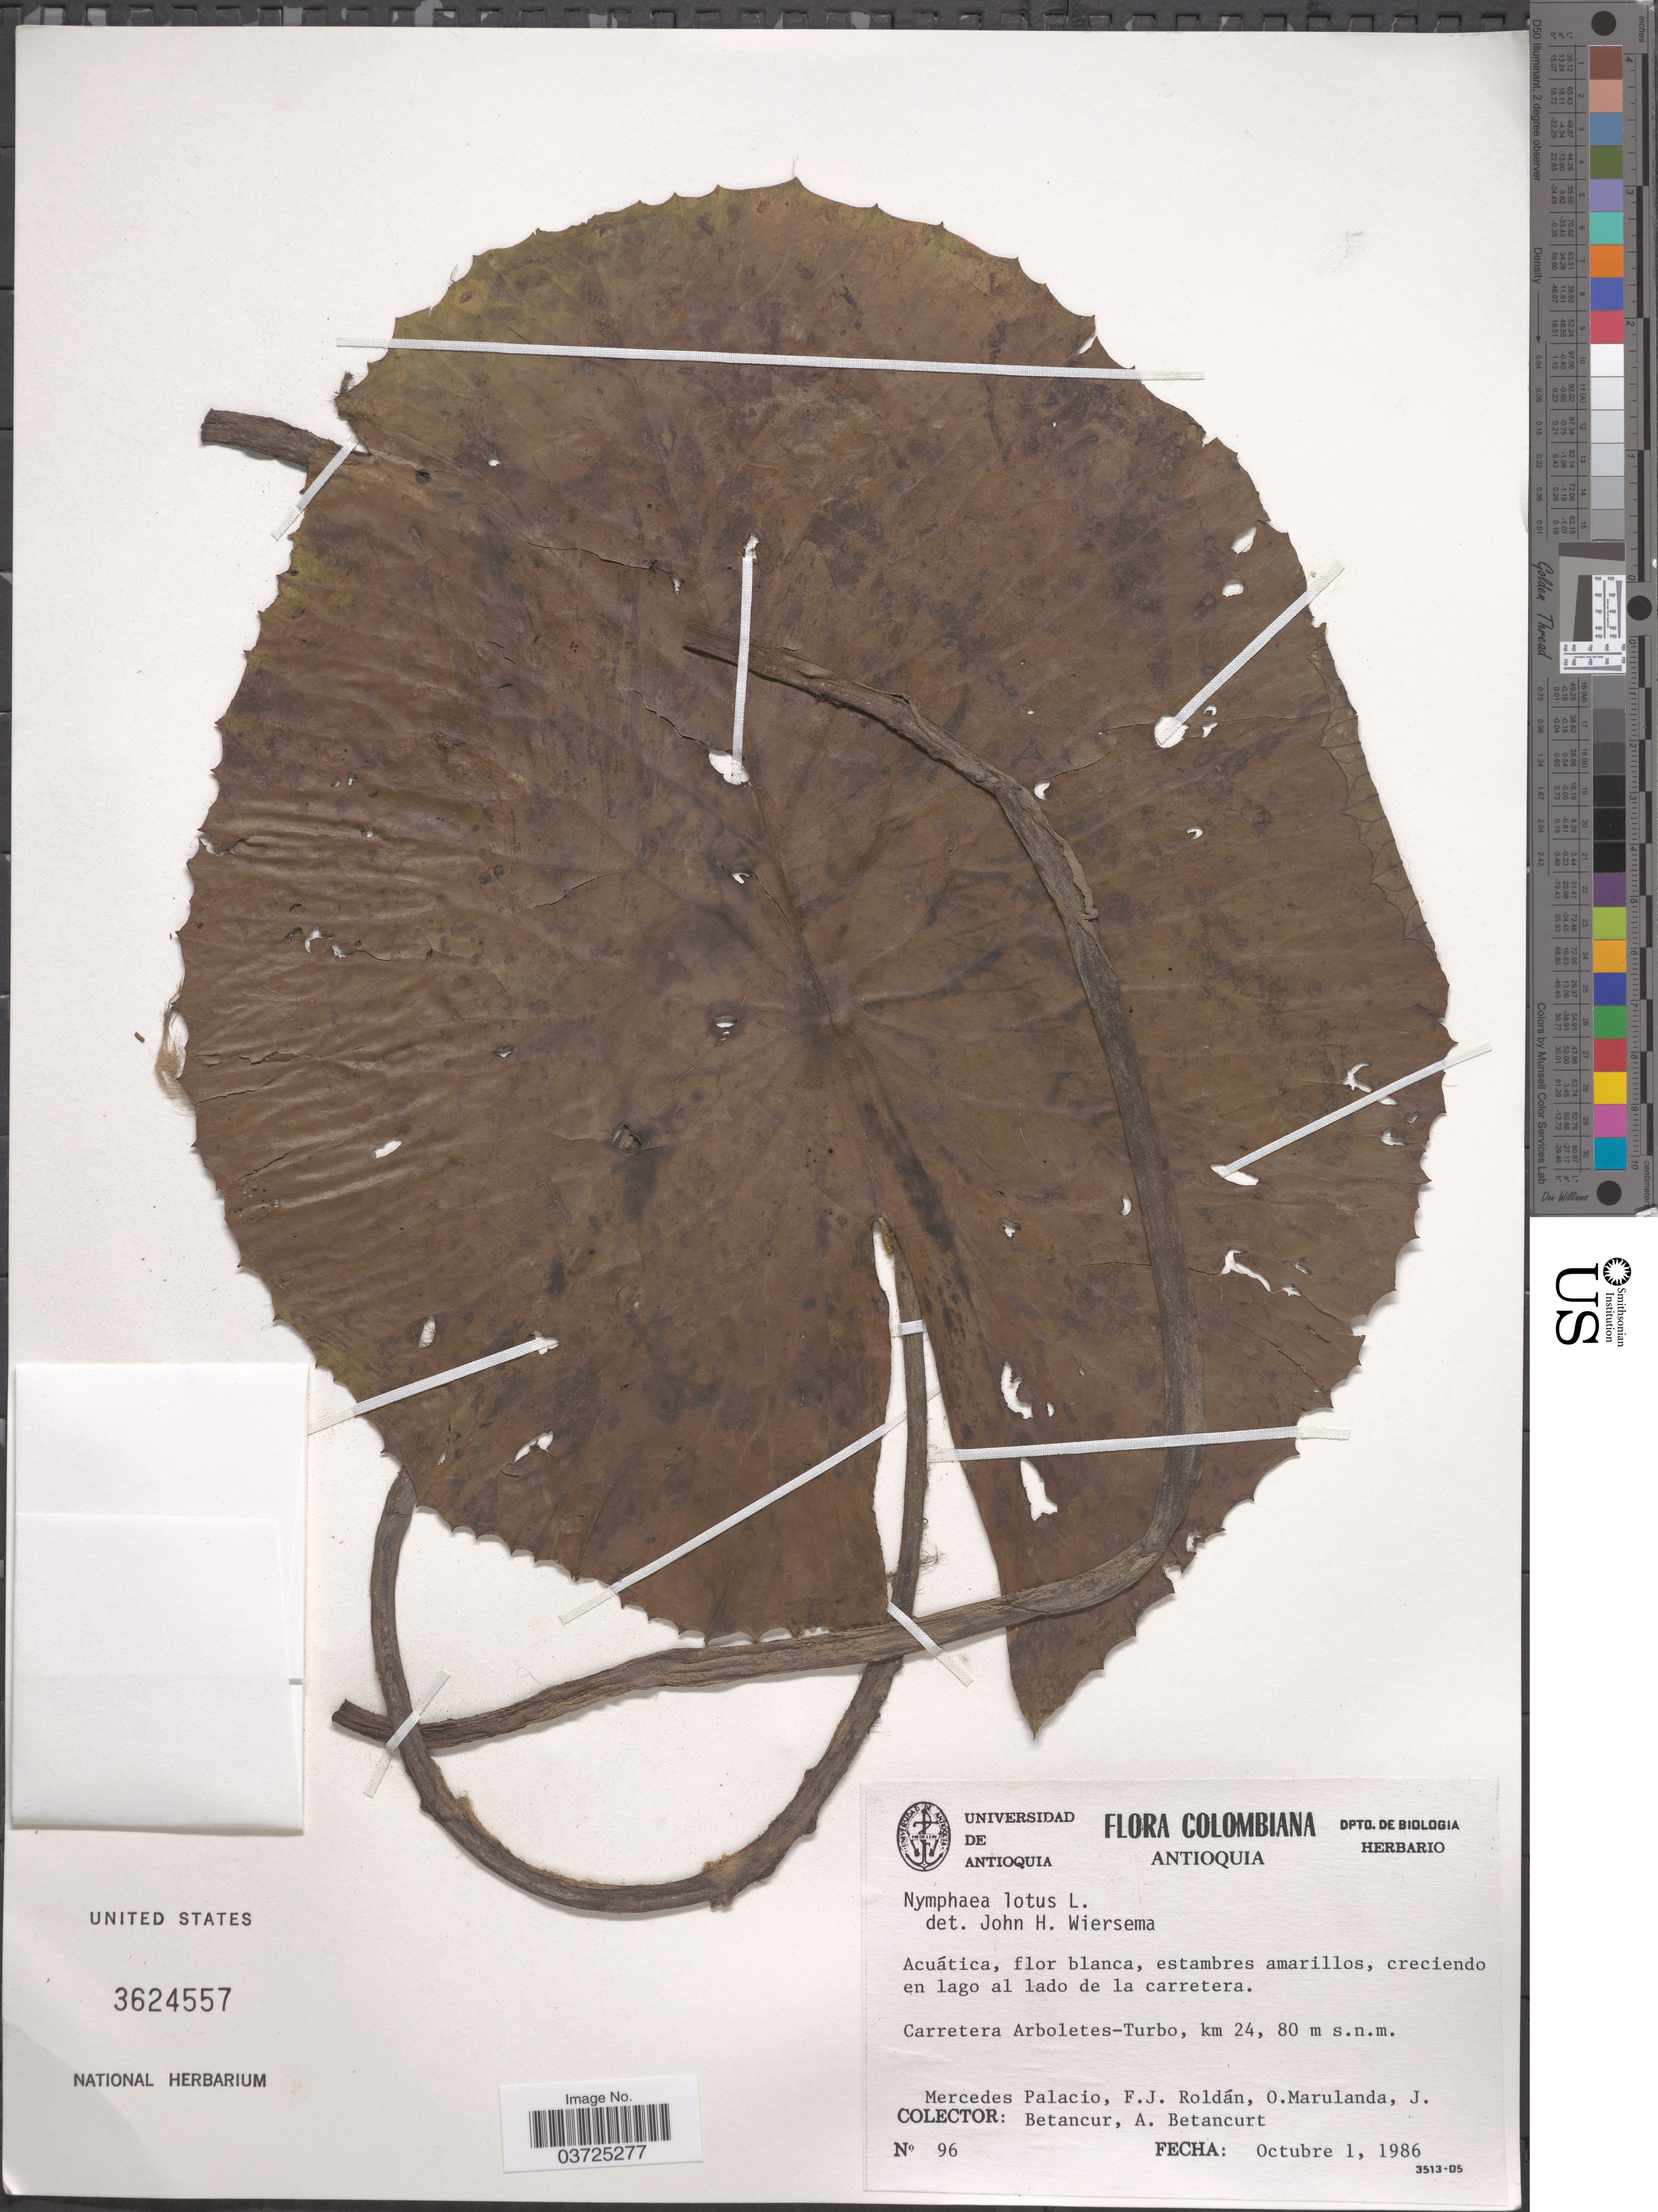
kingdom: Plantae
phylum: Tracheophyta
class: Magnoliopsida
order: Nymphaeales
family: Nymphaeaceae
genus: Nymphaea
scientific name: Nymphaea lotus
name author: L.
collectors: M. Palacio, F. J. Roldán, O. Marulanda, J. Betancur & A. Betancurt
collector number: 96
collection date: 1986-10-01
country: Colombia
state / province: Antioquia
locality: Carretera Arboletes-Turbo, km 24.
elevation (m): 80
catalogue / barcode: US 3624557